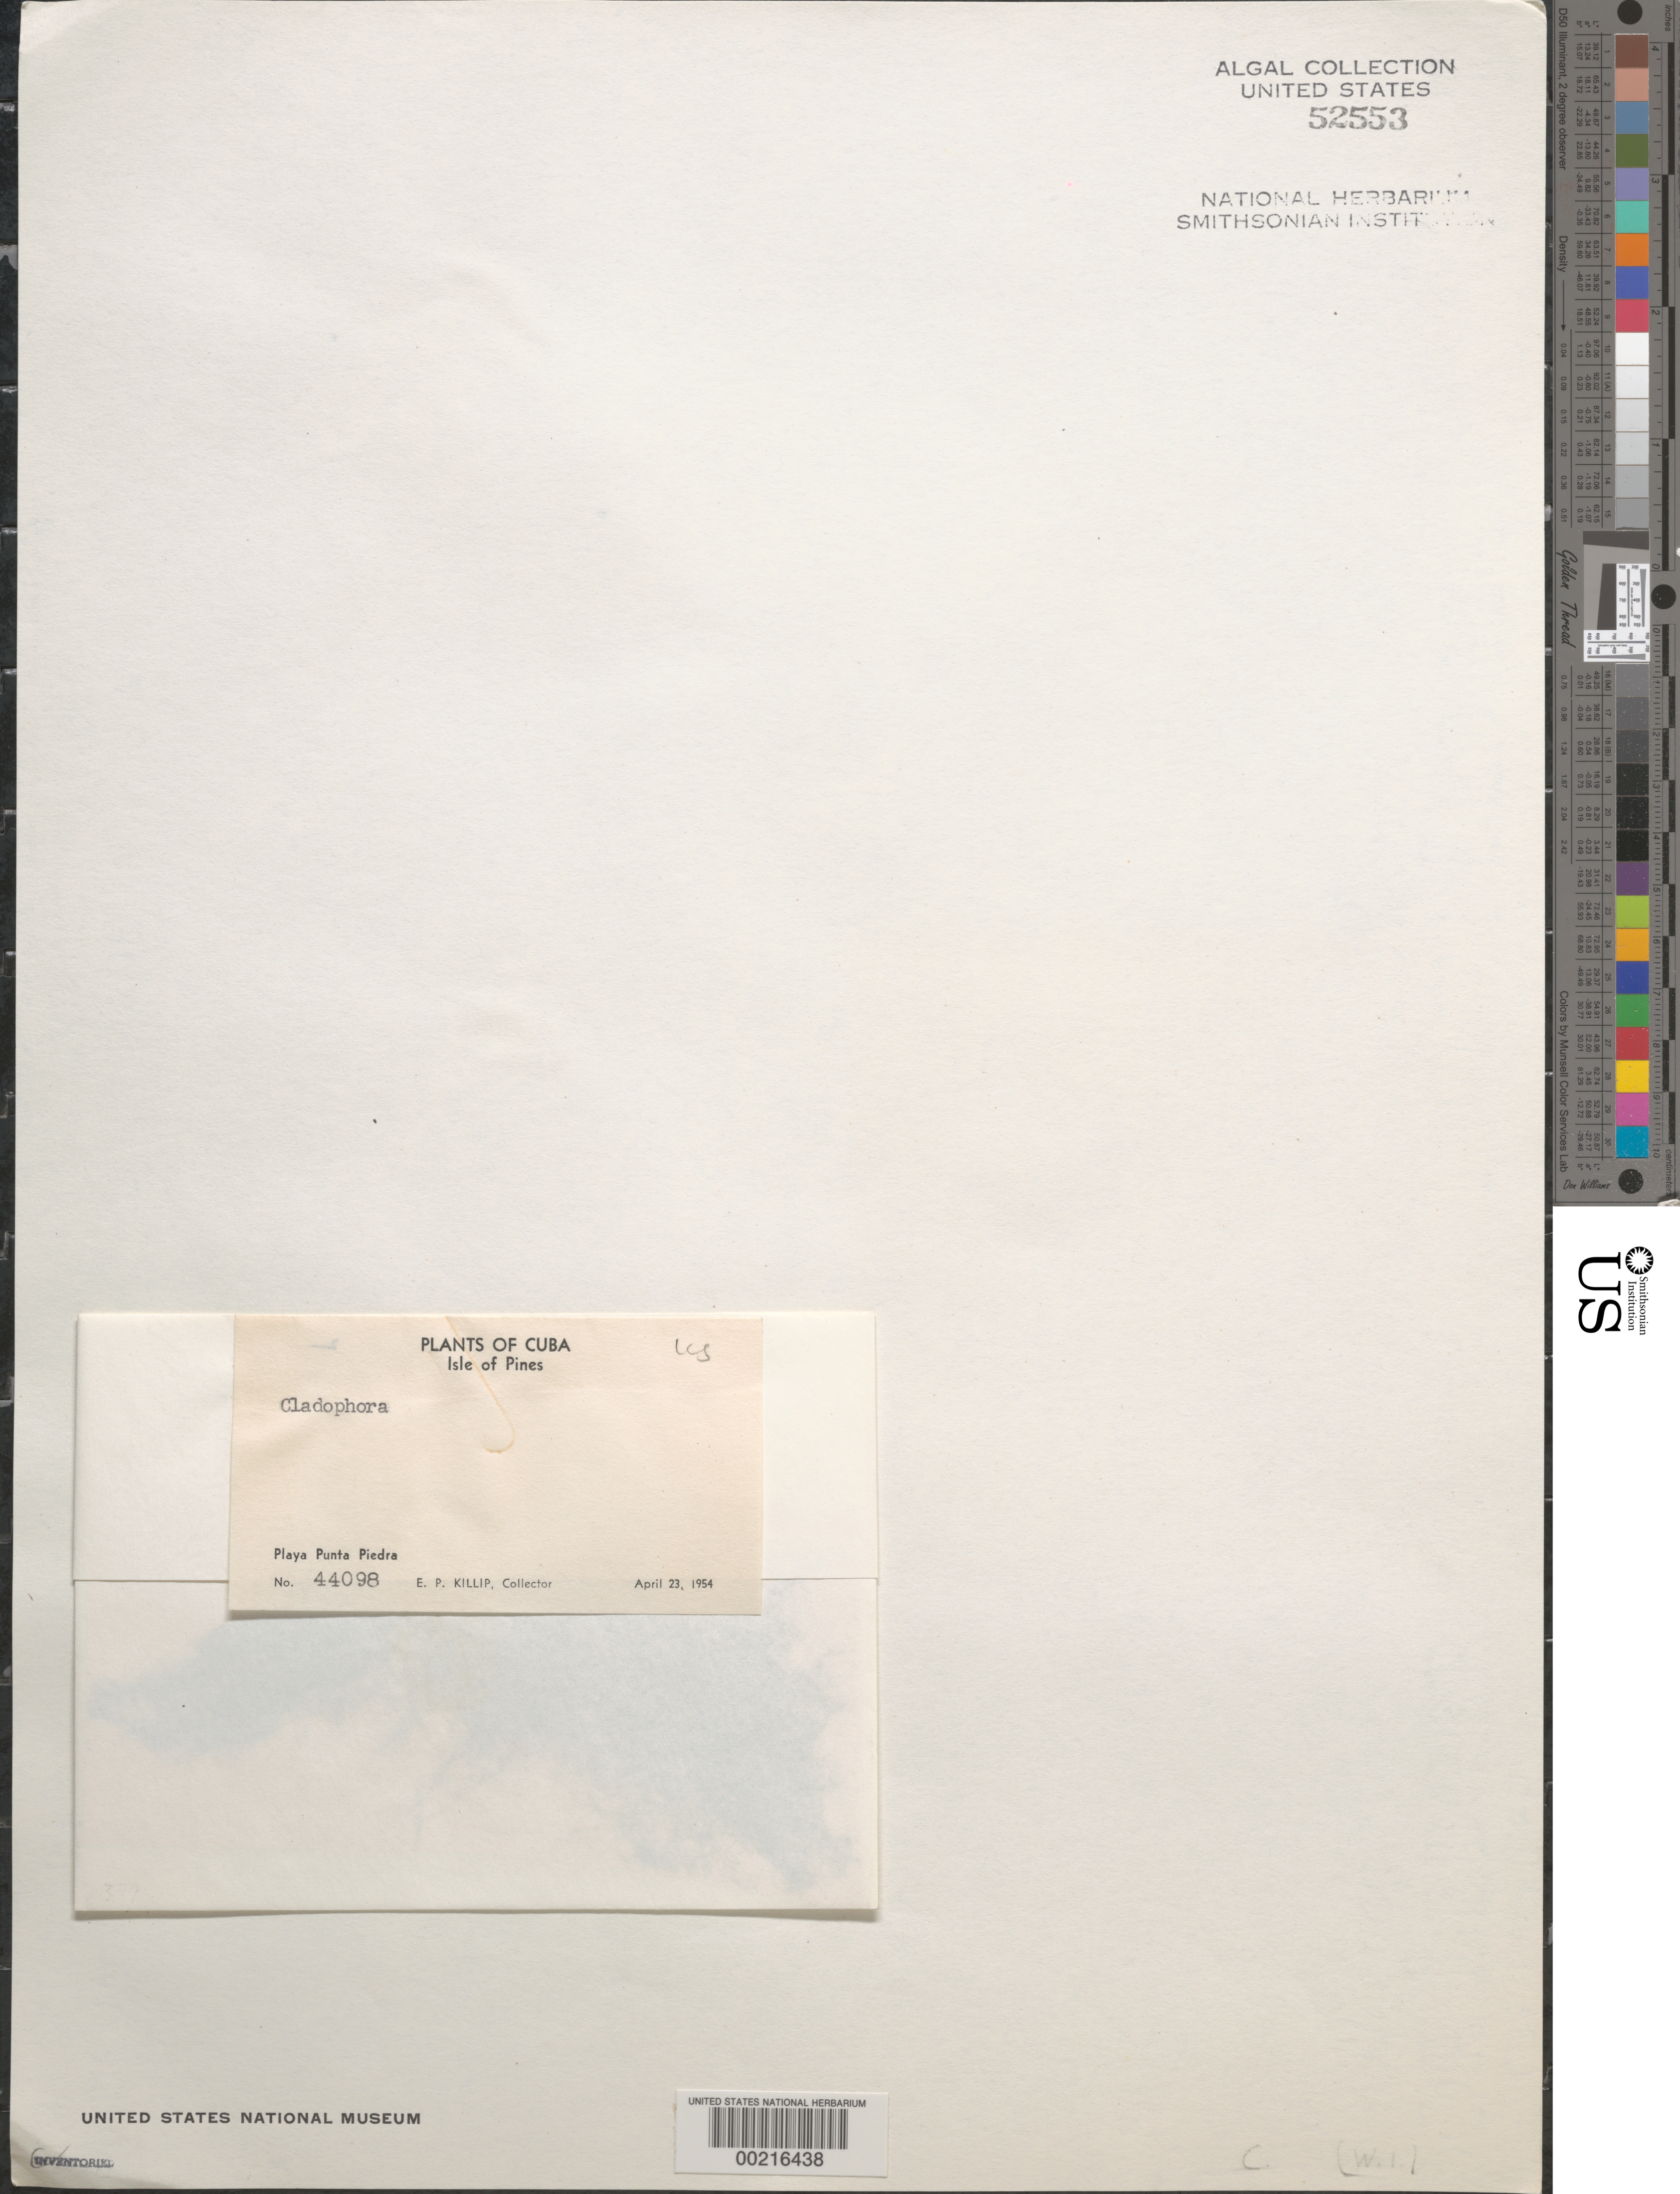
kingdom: Plantae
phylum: Chlorophyta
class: Ulvophyceae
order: Cladophorales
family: Cladophoraceae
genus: Cladophora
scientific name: Cladophora sp.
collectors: E. P. Killip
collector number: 44098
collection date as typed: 23 Apr 1954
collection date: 1954-04-23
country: Cuba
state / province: Isla de La Juventud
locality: Playa punta piedra, isle of youth (isle of pines)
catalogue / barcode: US 52553